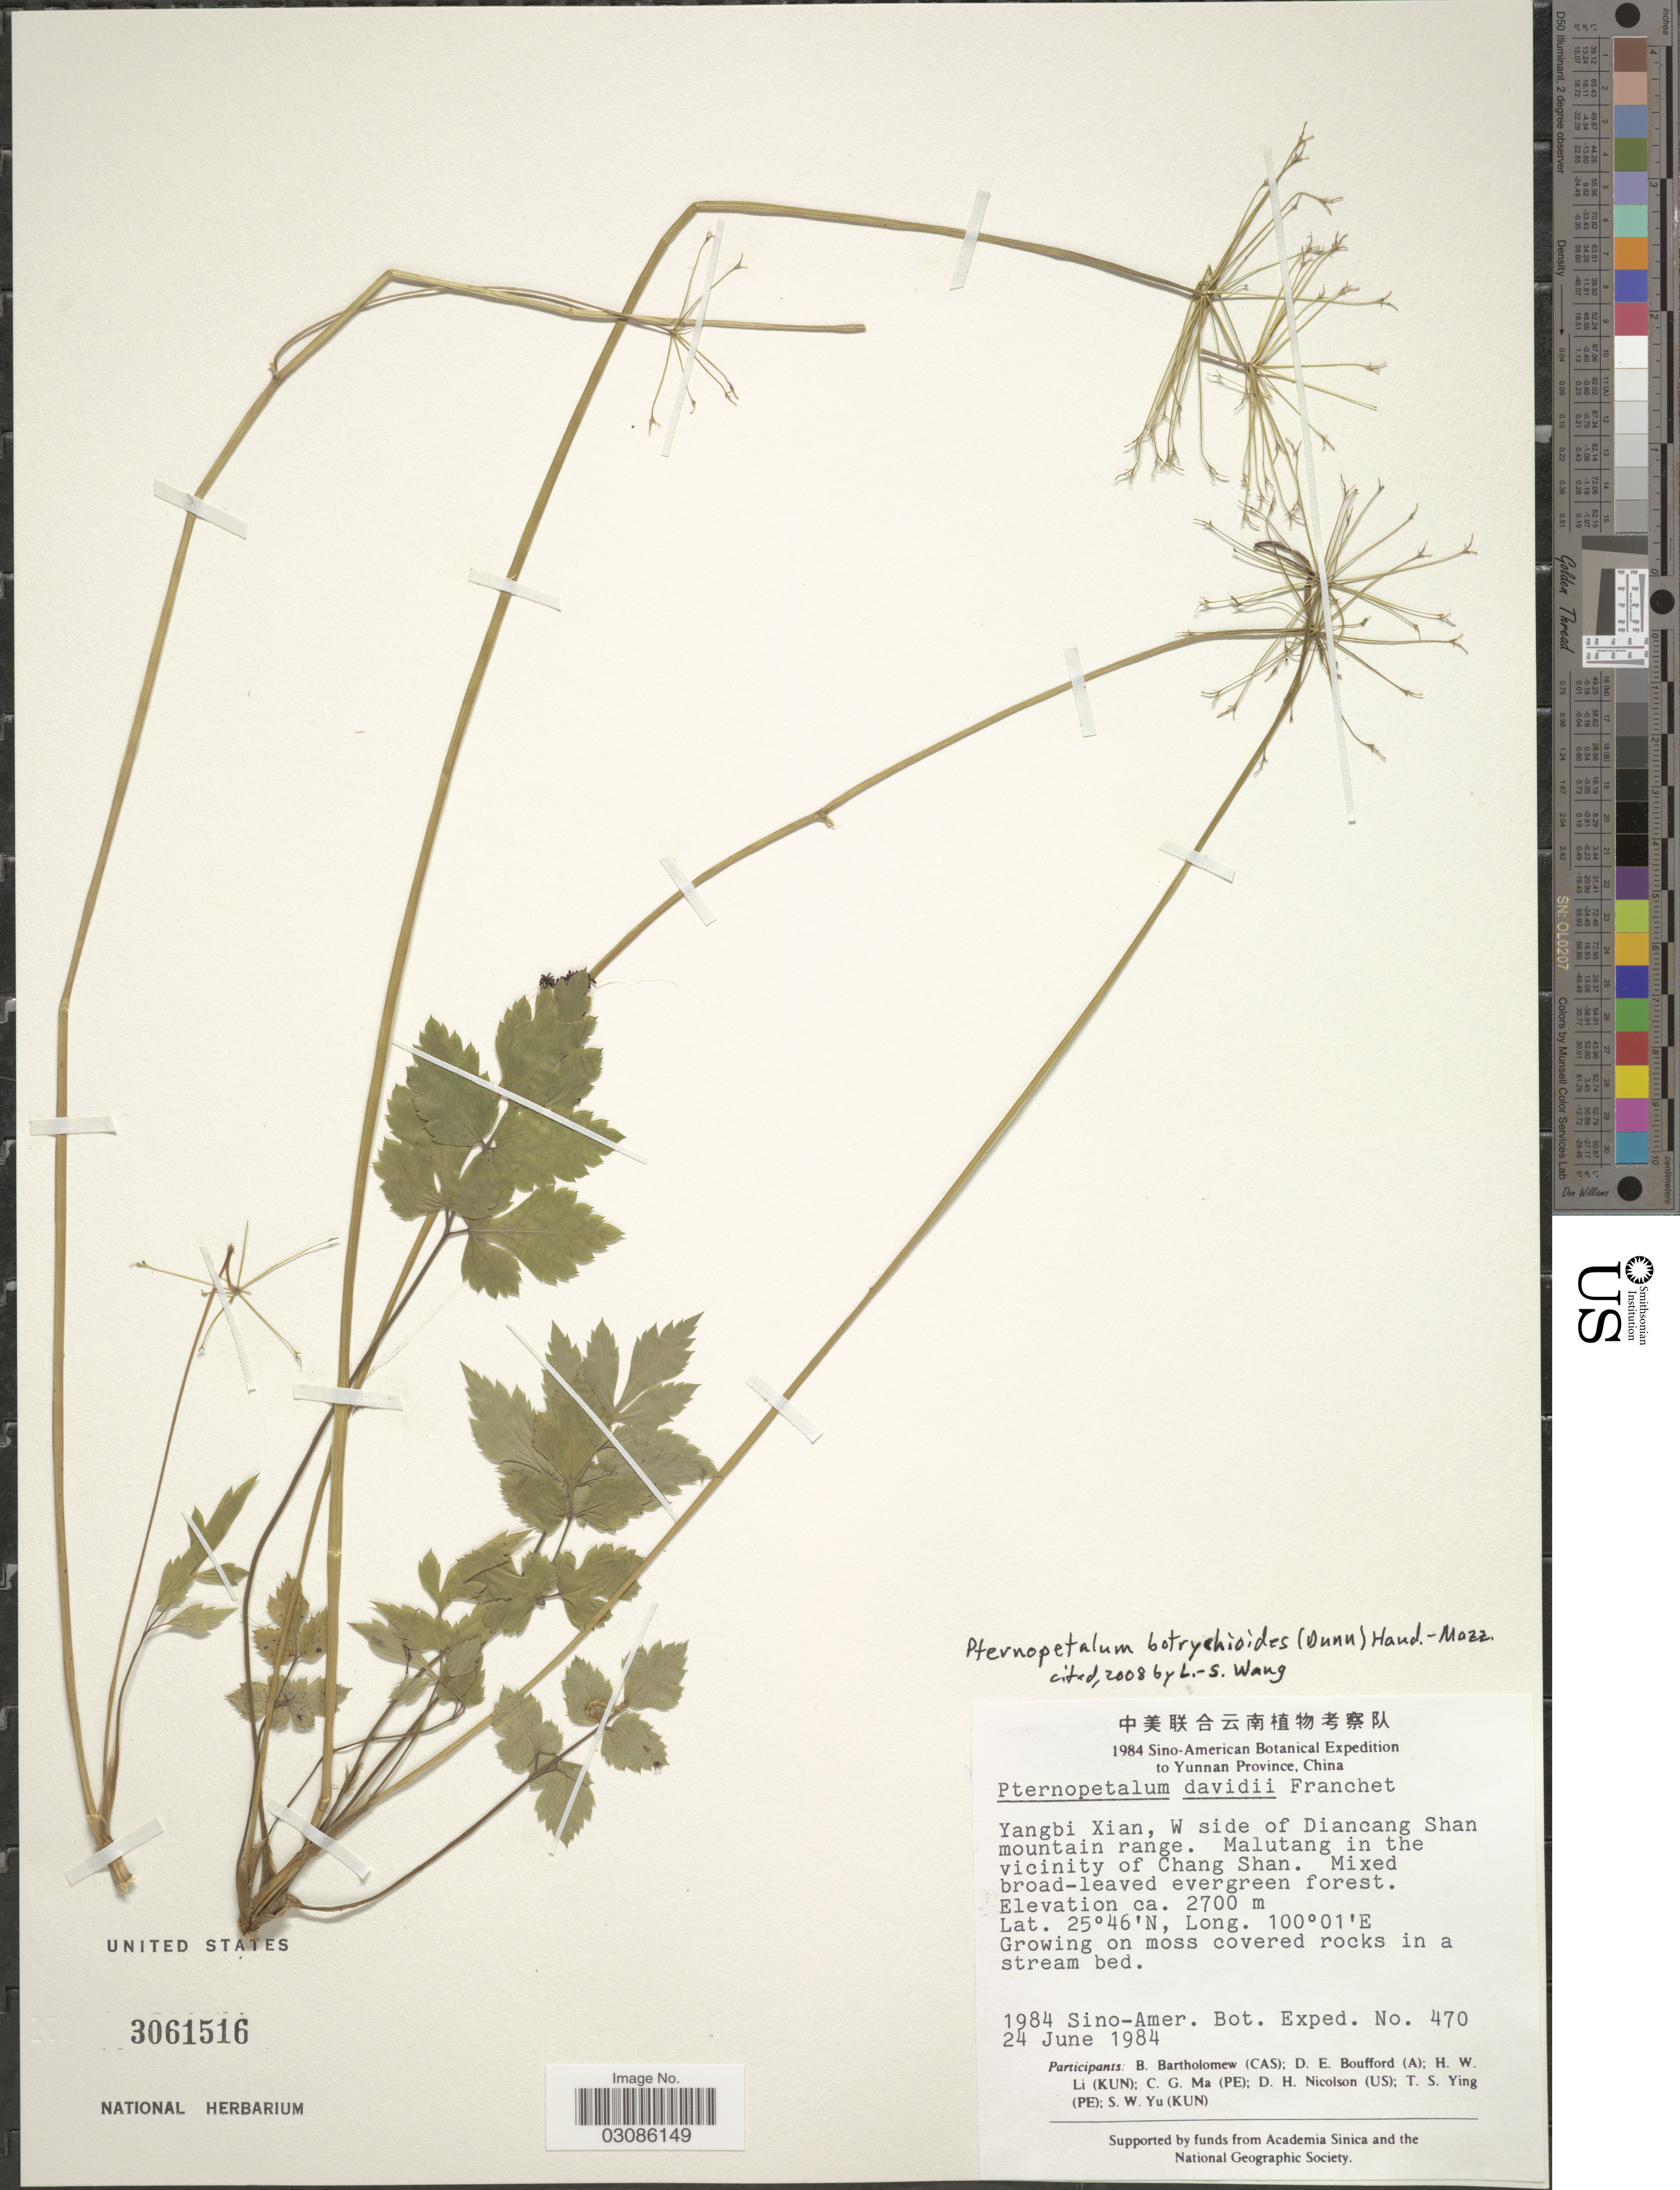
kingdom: Plantae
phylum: Tracheophyta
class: Magnoliopsida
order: Apiales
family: Apiaceae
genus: Pternopetalum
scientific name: Pternopetalum botrychioides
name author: (Dunn) Hand.-Mazz.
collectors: B. Bartholomew, D. E. Boufford, H. W. Li, C. Ma & et al.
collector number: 470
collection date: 1984-06-24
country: China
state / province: Yunnan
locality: Yangbi Xian, W side of Diancang Shan mountain range. Malutang in the vicinity of Chang Shan.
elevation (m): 2700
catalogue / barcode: US 3061516